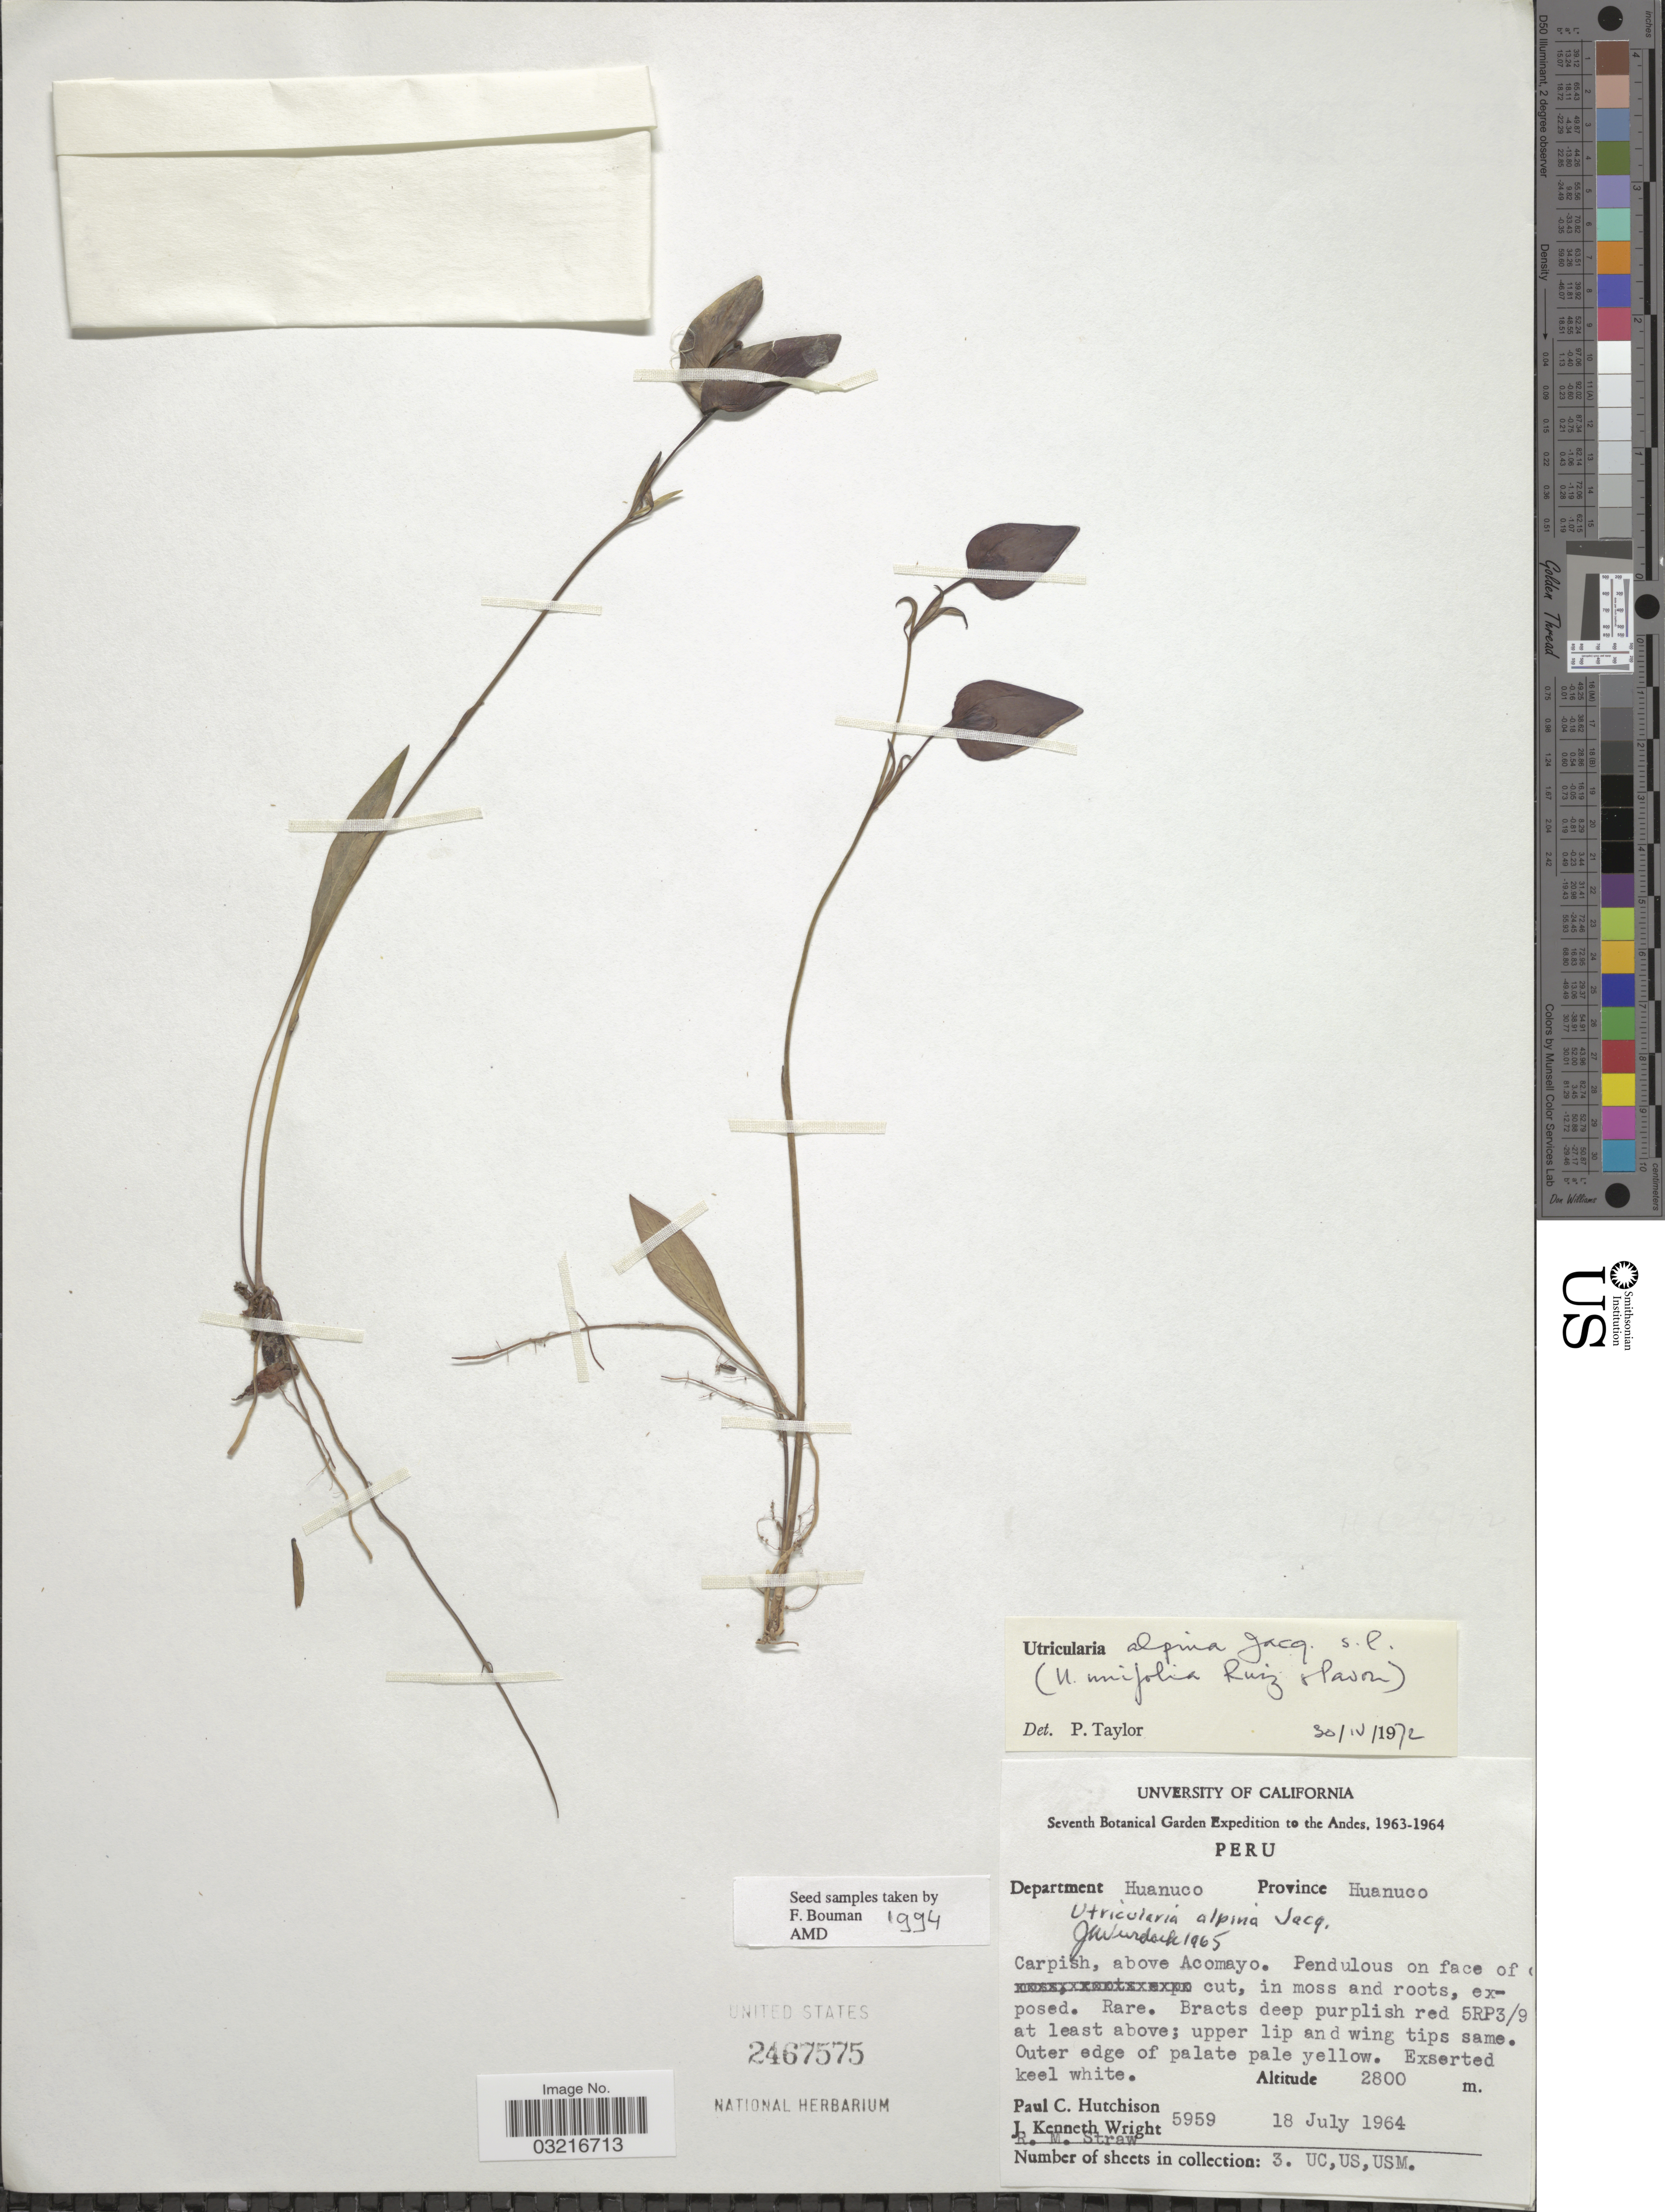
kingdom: Plantae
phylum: Tracheophyta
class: Magnoliopsida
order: Lamiales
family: Lentibulariaceae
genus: Utricularia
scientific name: Utricularia unifolia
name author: Ruiz & Pav.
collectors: P. C. Hutchison, J. K. Wright & R. M. Straw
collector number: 5959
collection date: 1964-07-18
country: United States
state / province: California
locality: The Andes, Department Huanuco, Carpish, above Acomayo.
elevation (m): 2800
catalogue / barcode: US 2467575